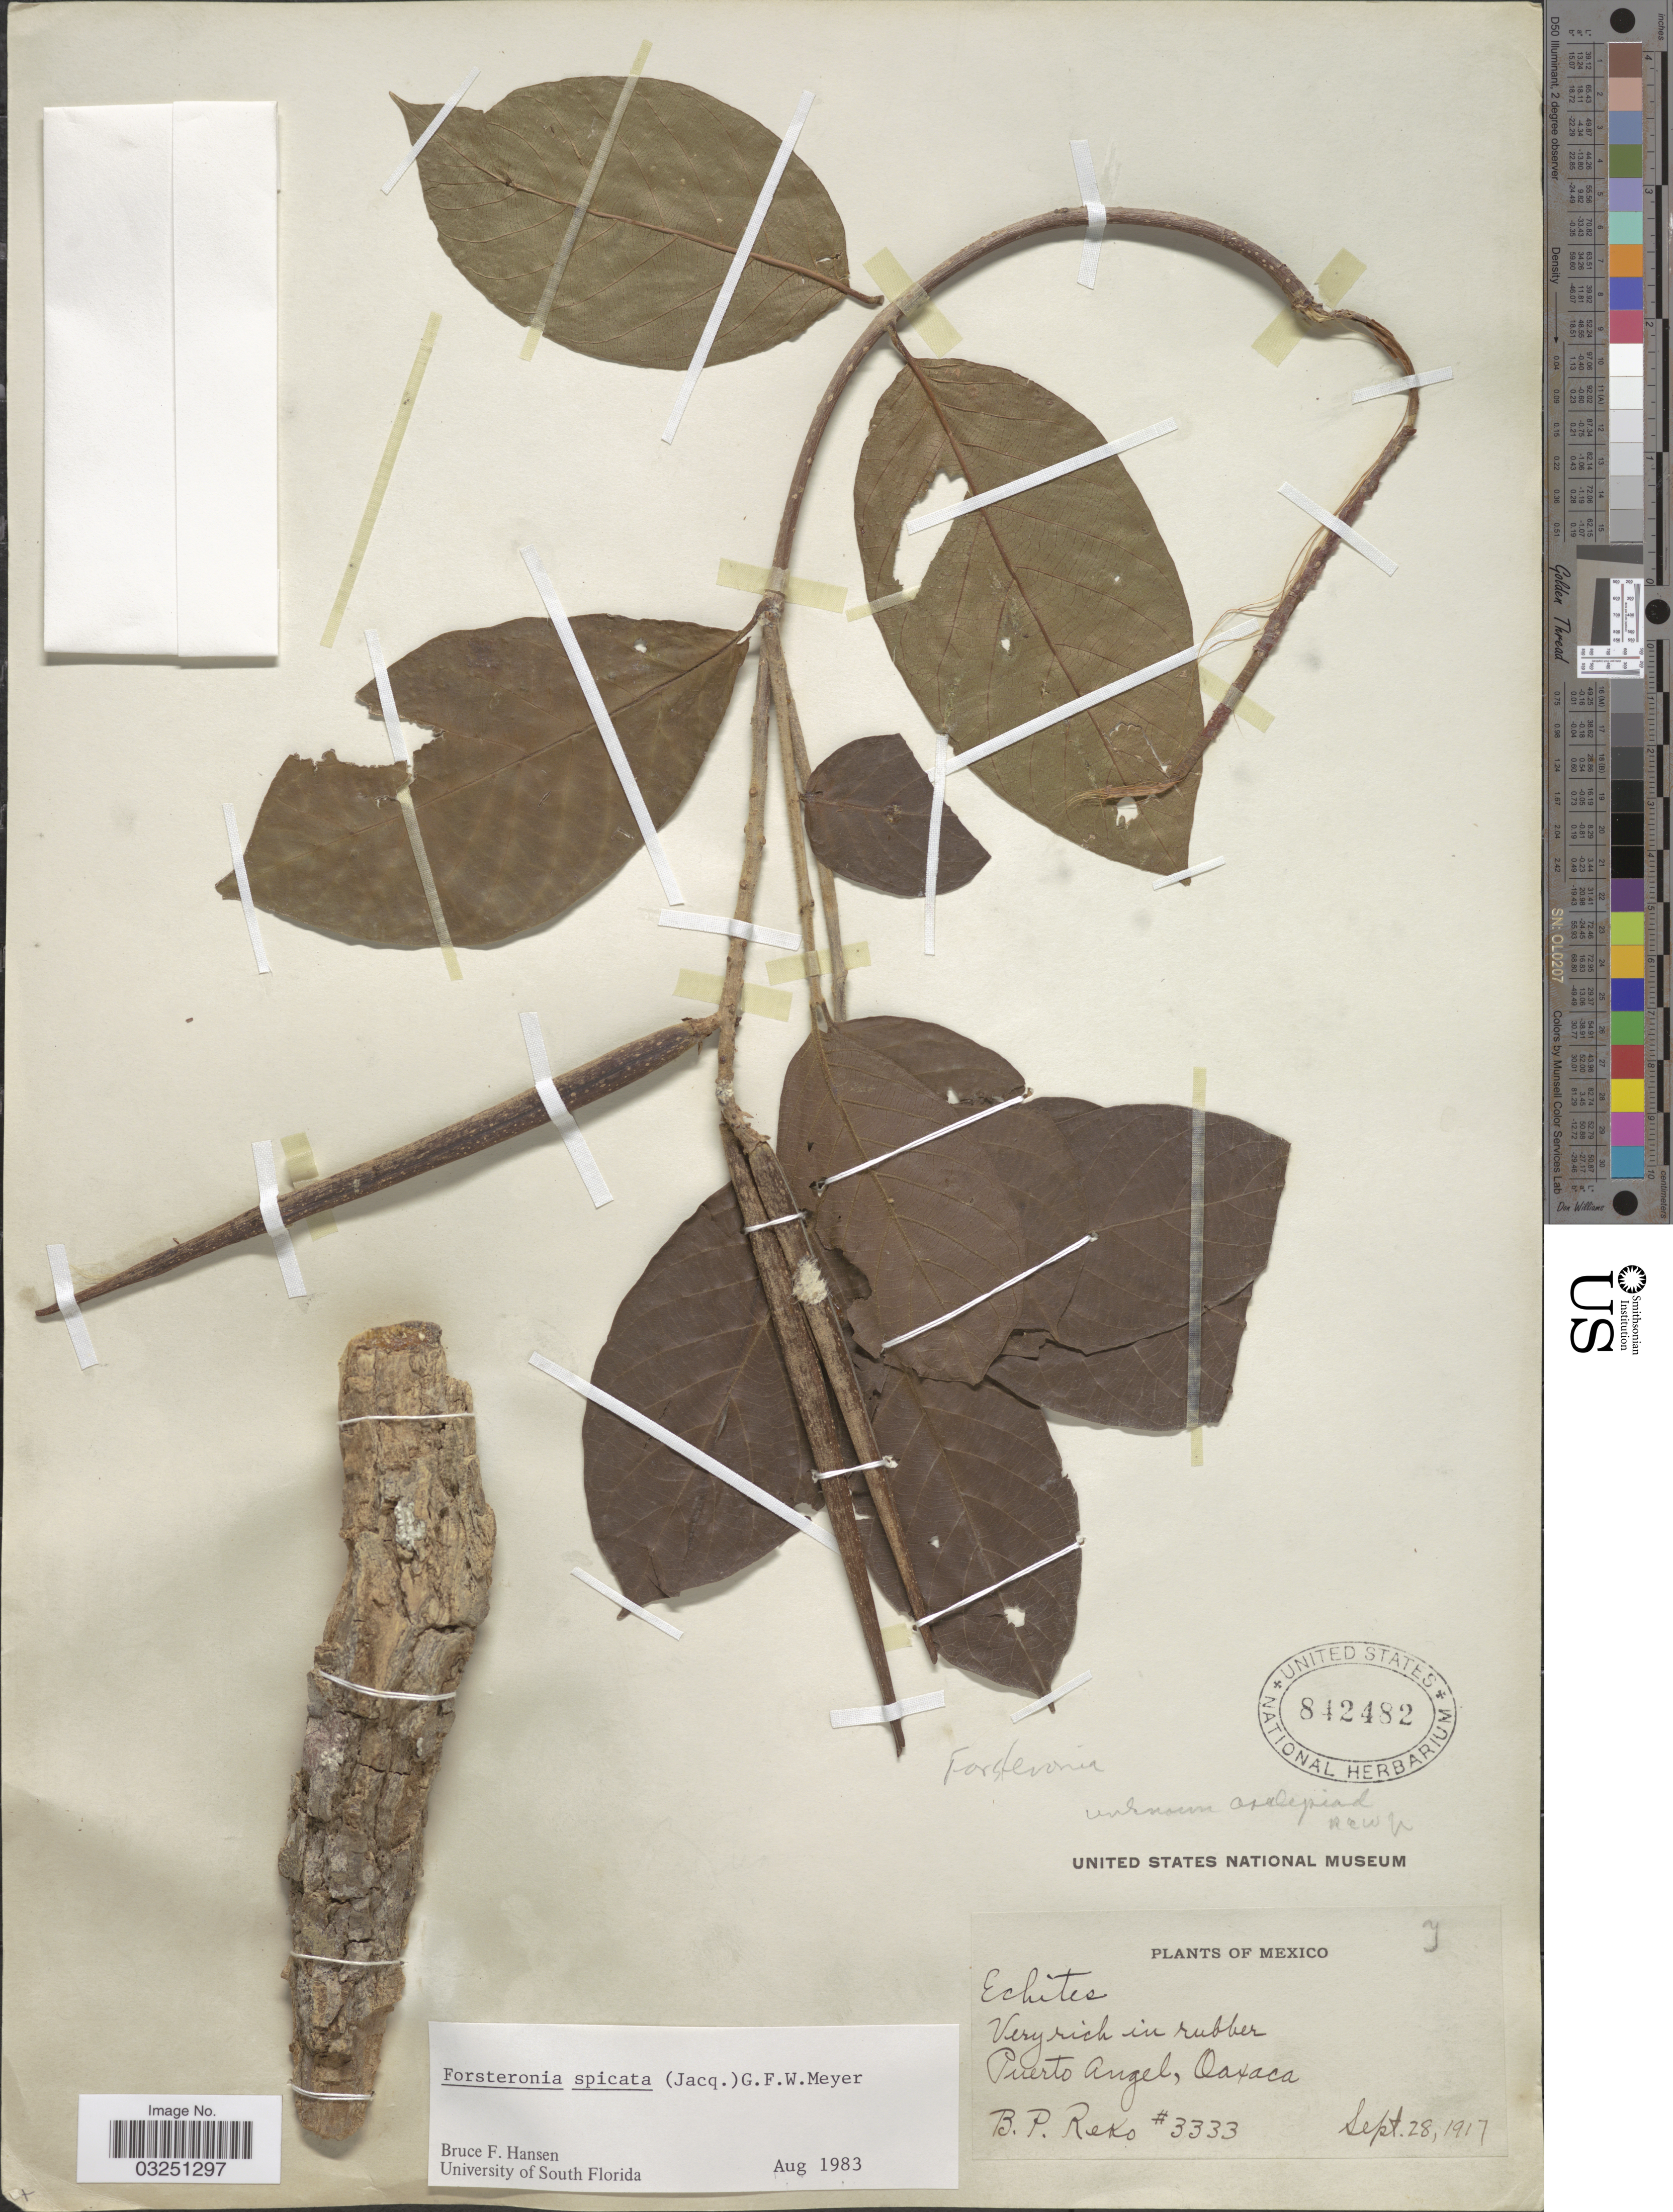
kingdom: Plantae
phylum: Tracheophyta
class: Magnoliopsida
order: Gentianales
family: Apocynaceae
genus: Forsteronia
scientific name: Forsteronia spicata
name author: (Jacq.) G. Mey.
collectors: B. P. Reko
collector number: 3333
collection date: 1917-09-28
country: Mexico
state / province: Oaxaca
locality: Puerto Angel.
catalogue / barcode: US 842482